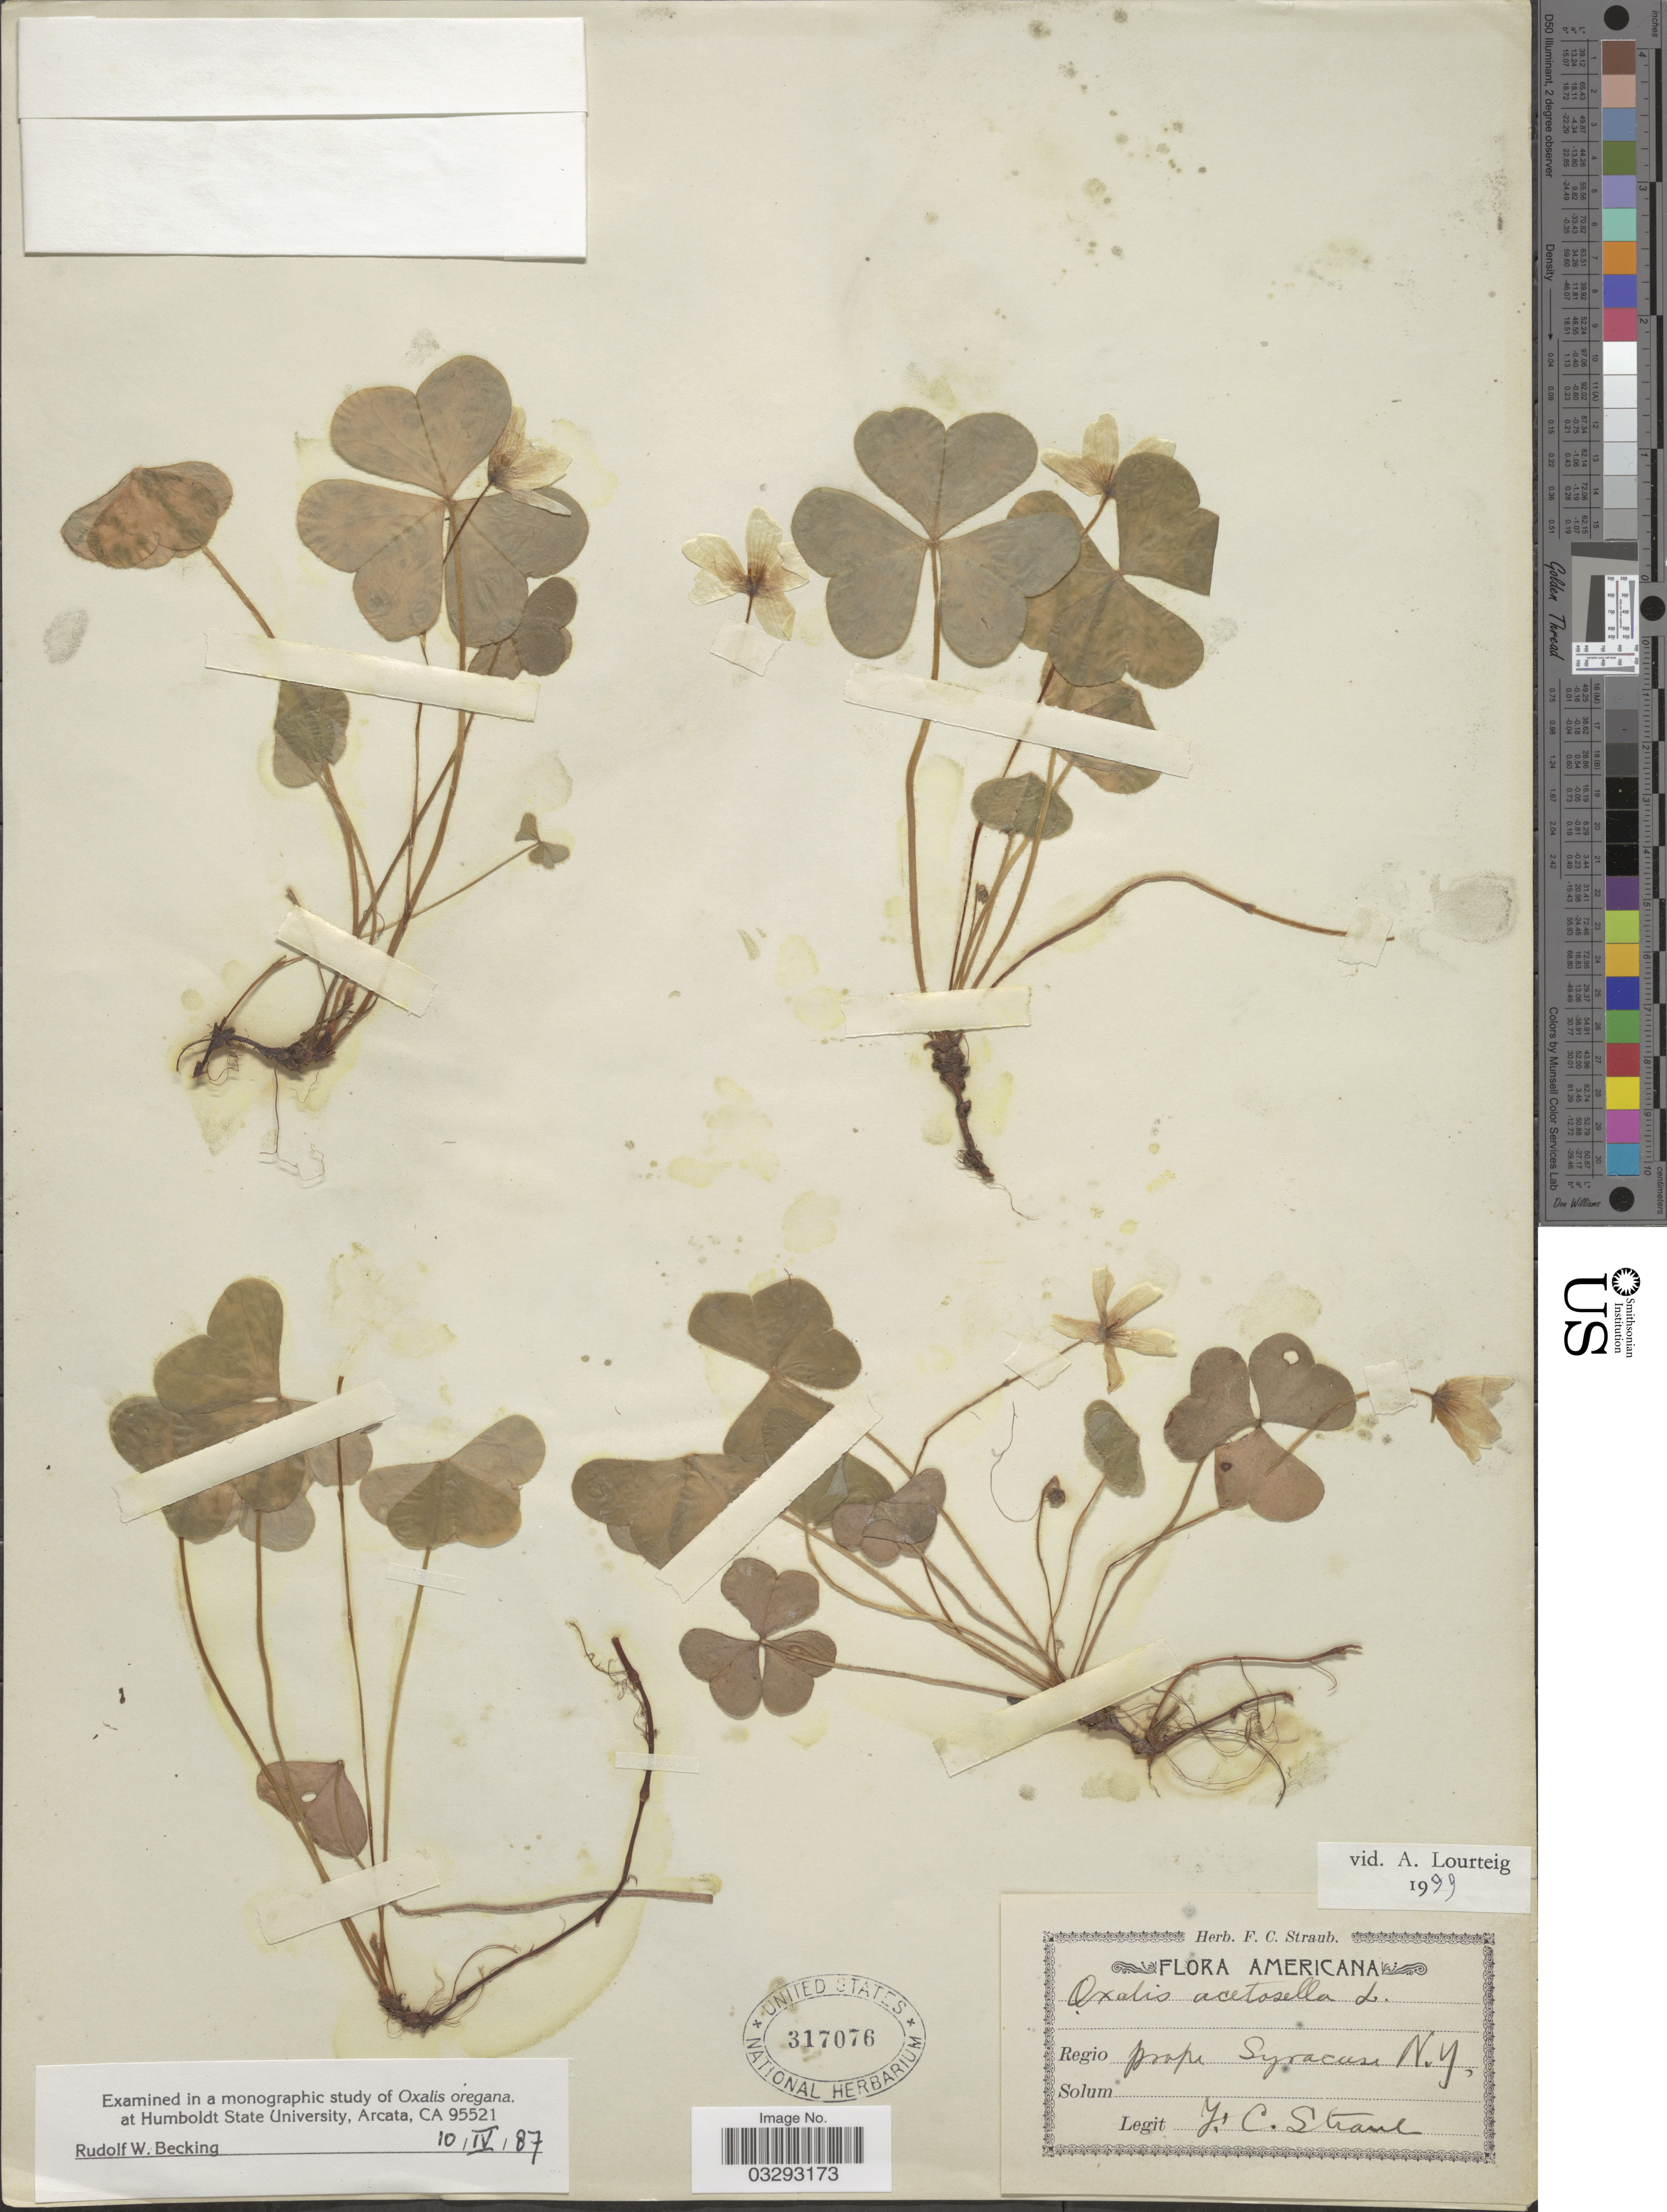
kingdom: Plantae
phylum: Tracheophyta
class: Magnoliopsida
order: Oxalidales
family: Oxalidaceae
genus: Oxalis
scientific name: Oxalis acetosella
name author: L.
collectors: F. Straub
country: United States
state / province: New York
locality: Prope Syracuse N. Y.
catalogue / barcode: US 317076